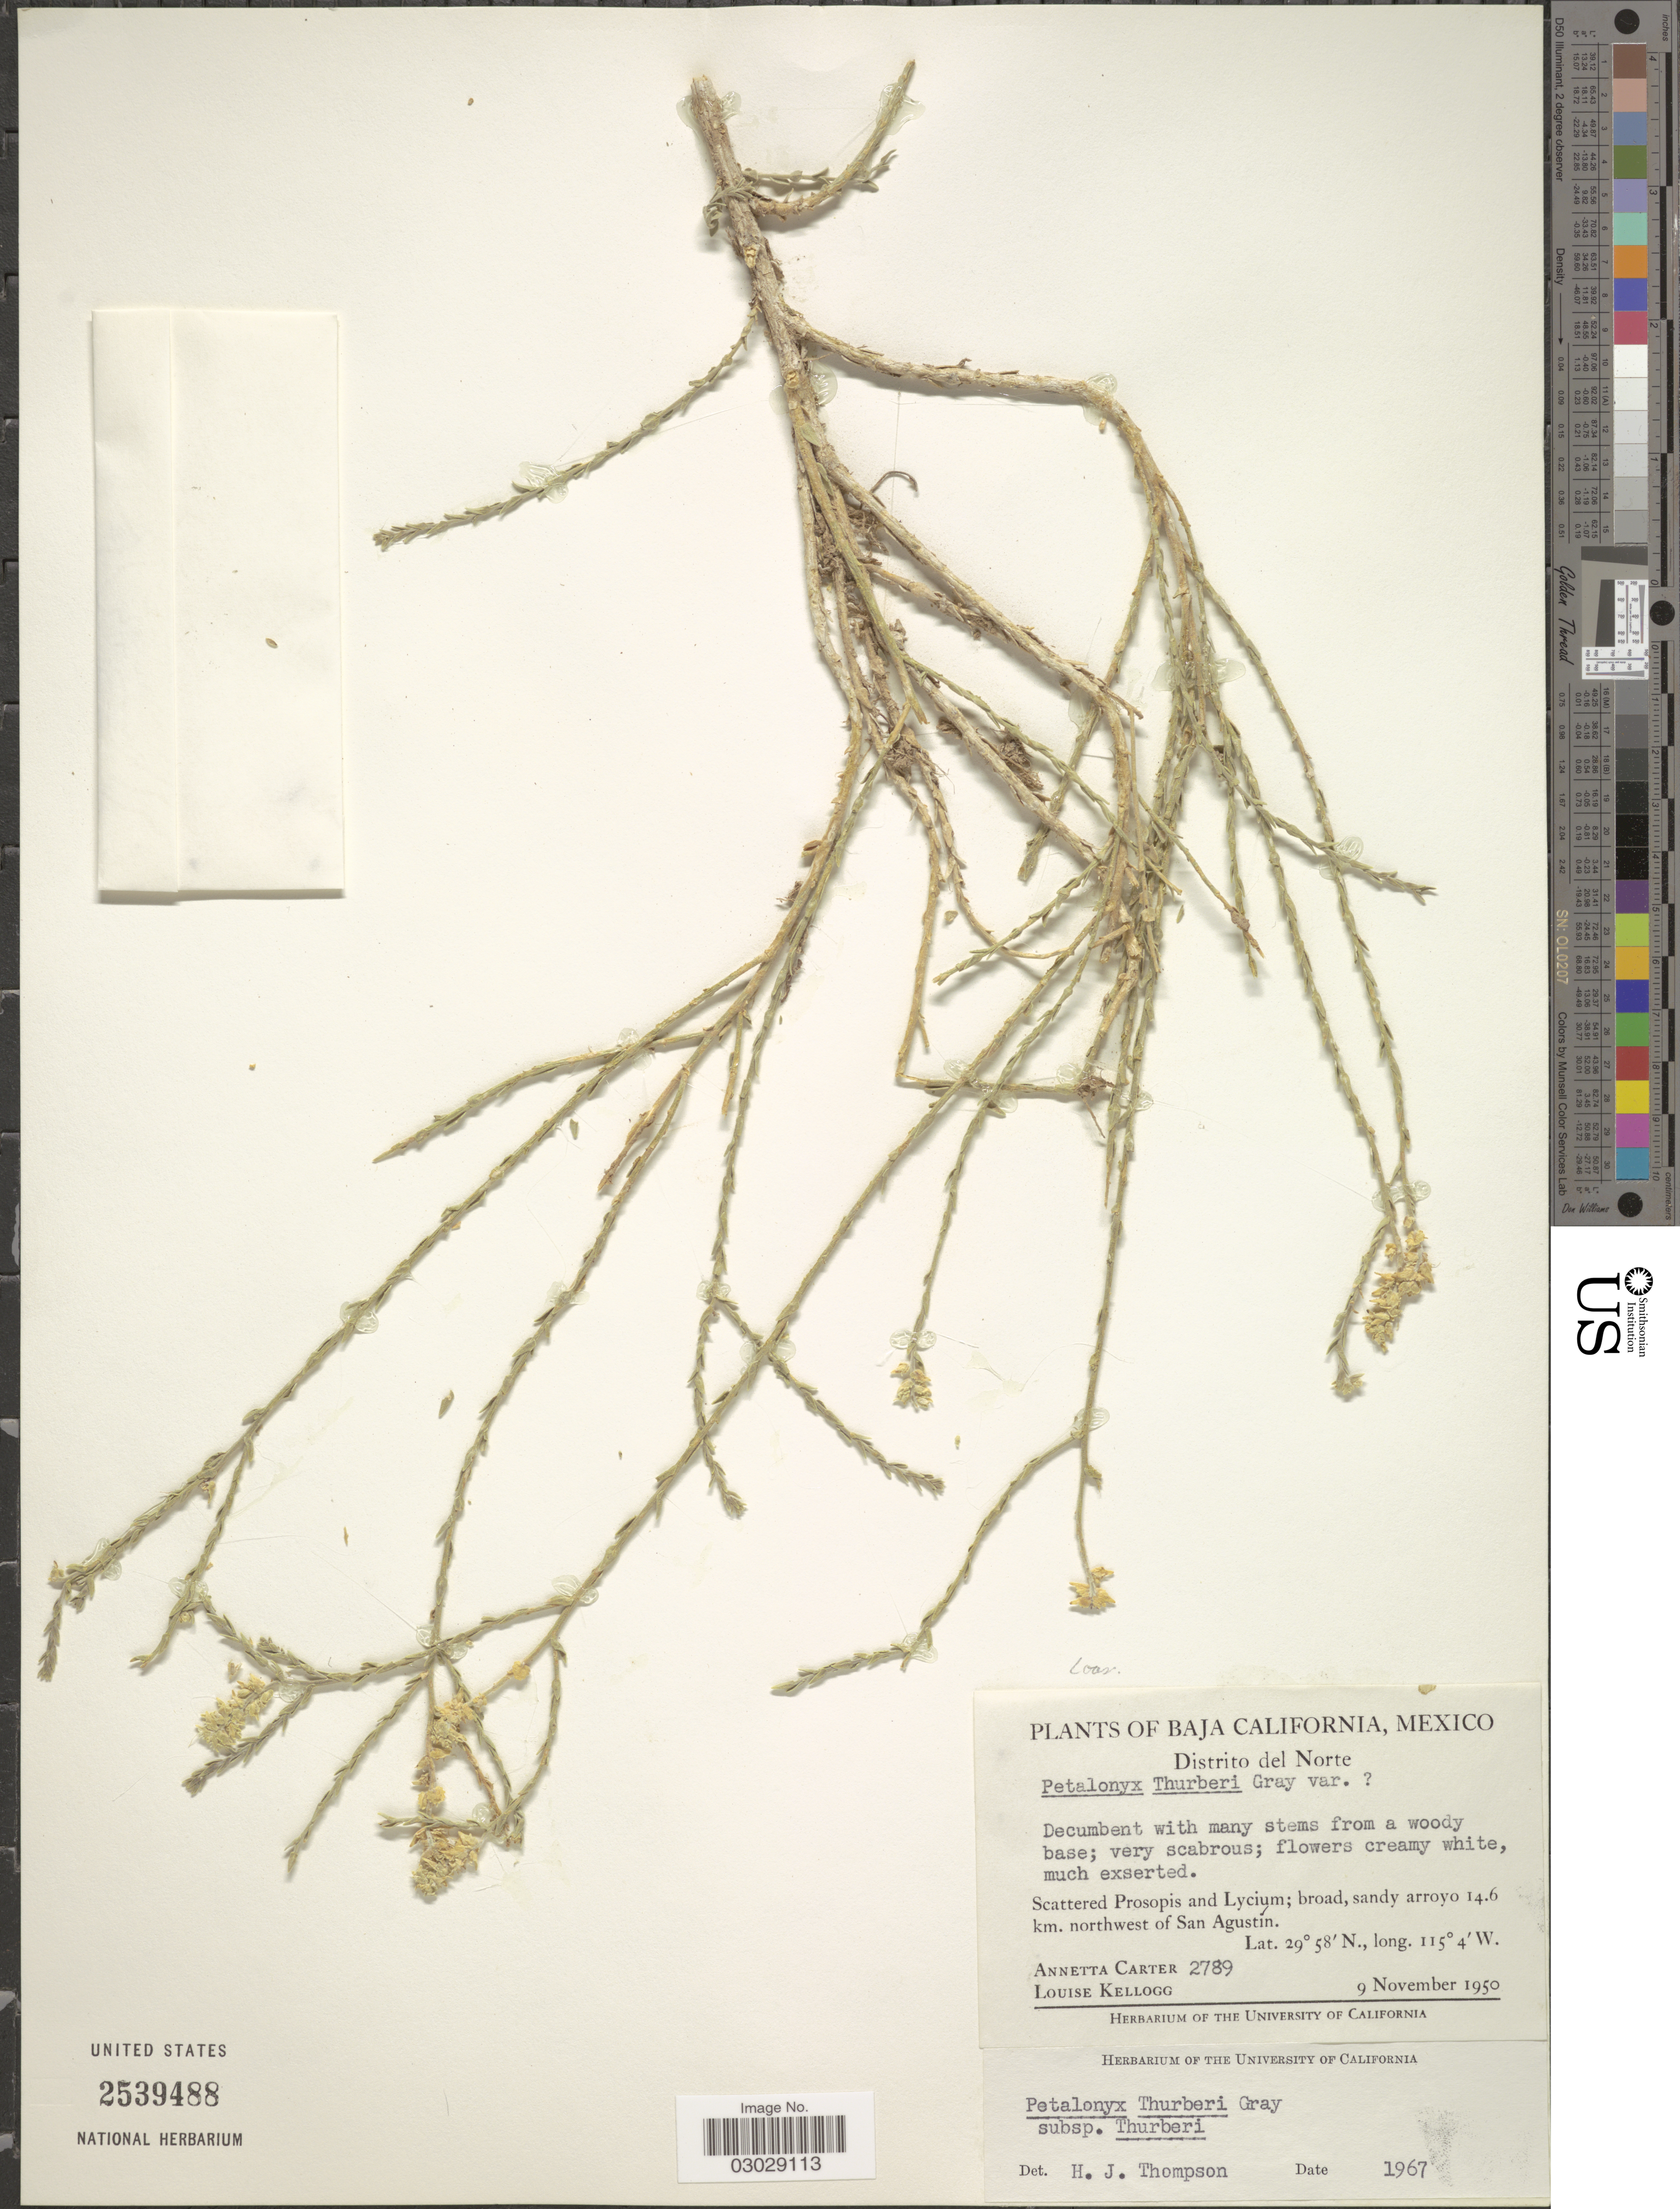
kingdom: Plantae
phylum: Tracheophyta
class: Magnoliopsida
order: Cornales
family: Loasaceae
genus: Petalonyx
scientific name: Petalonyx thurberi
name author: A. Gray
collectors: A. Carter & L. Kellogg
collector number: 2789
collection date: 1950-11-09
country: Mexico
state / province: Baja California Norte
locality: Distrito del Norte. Sandy arroyo 14.6 km. northwest of San Agustín.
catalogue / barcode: US 2539488